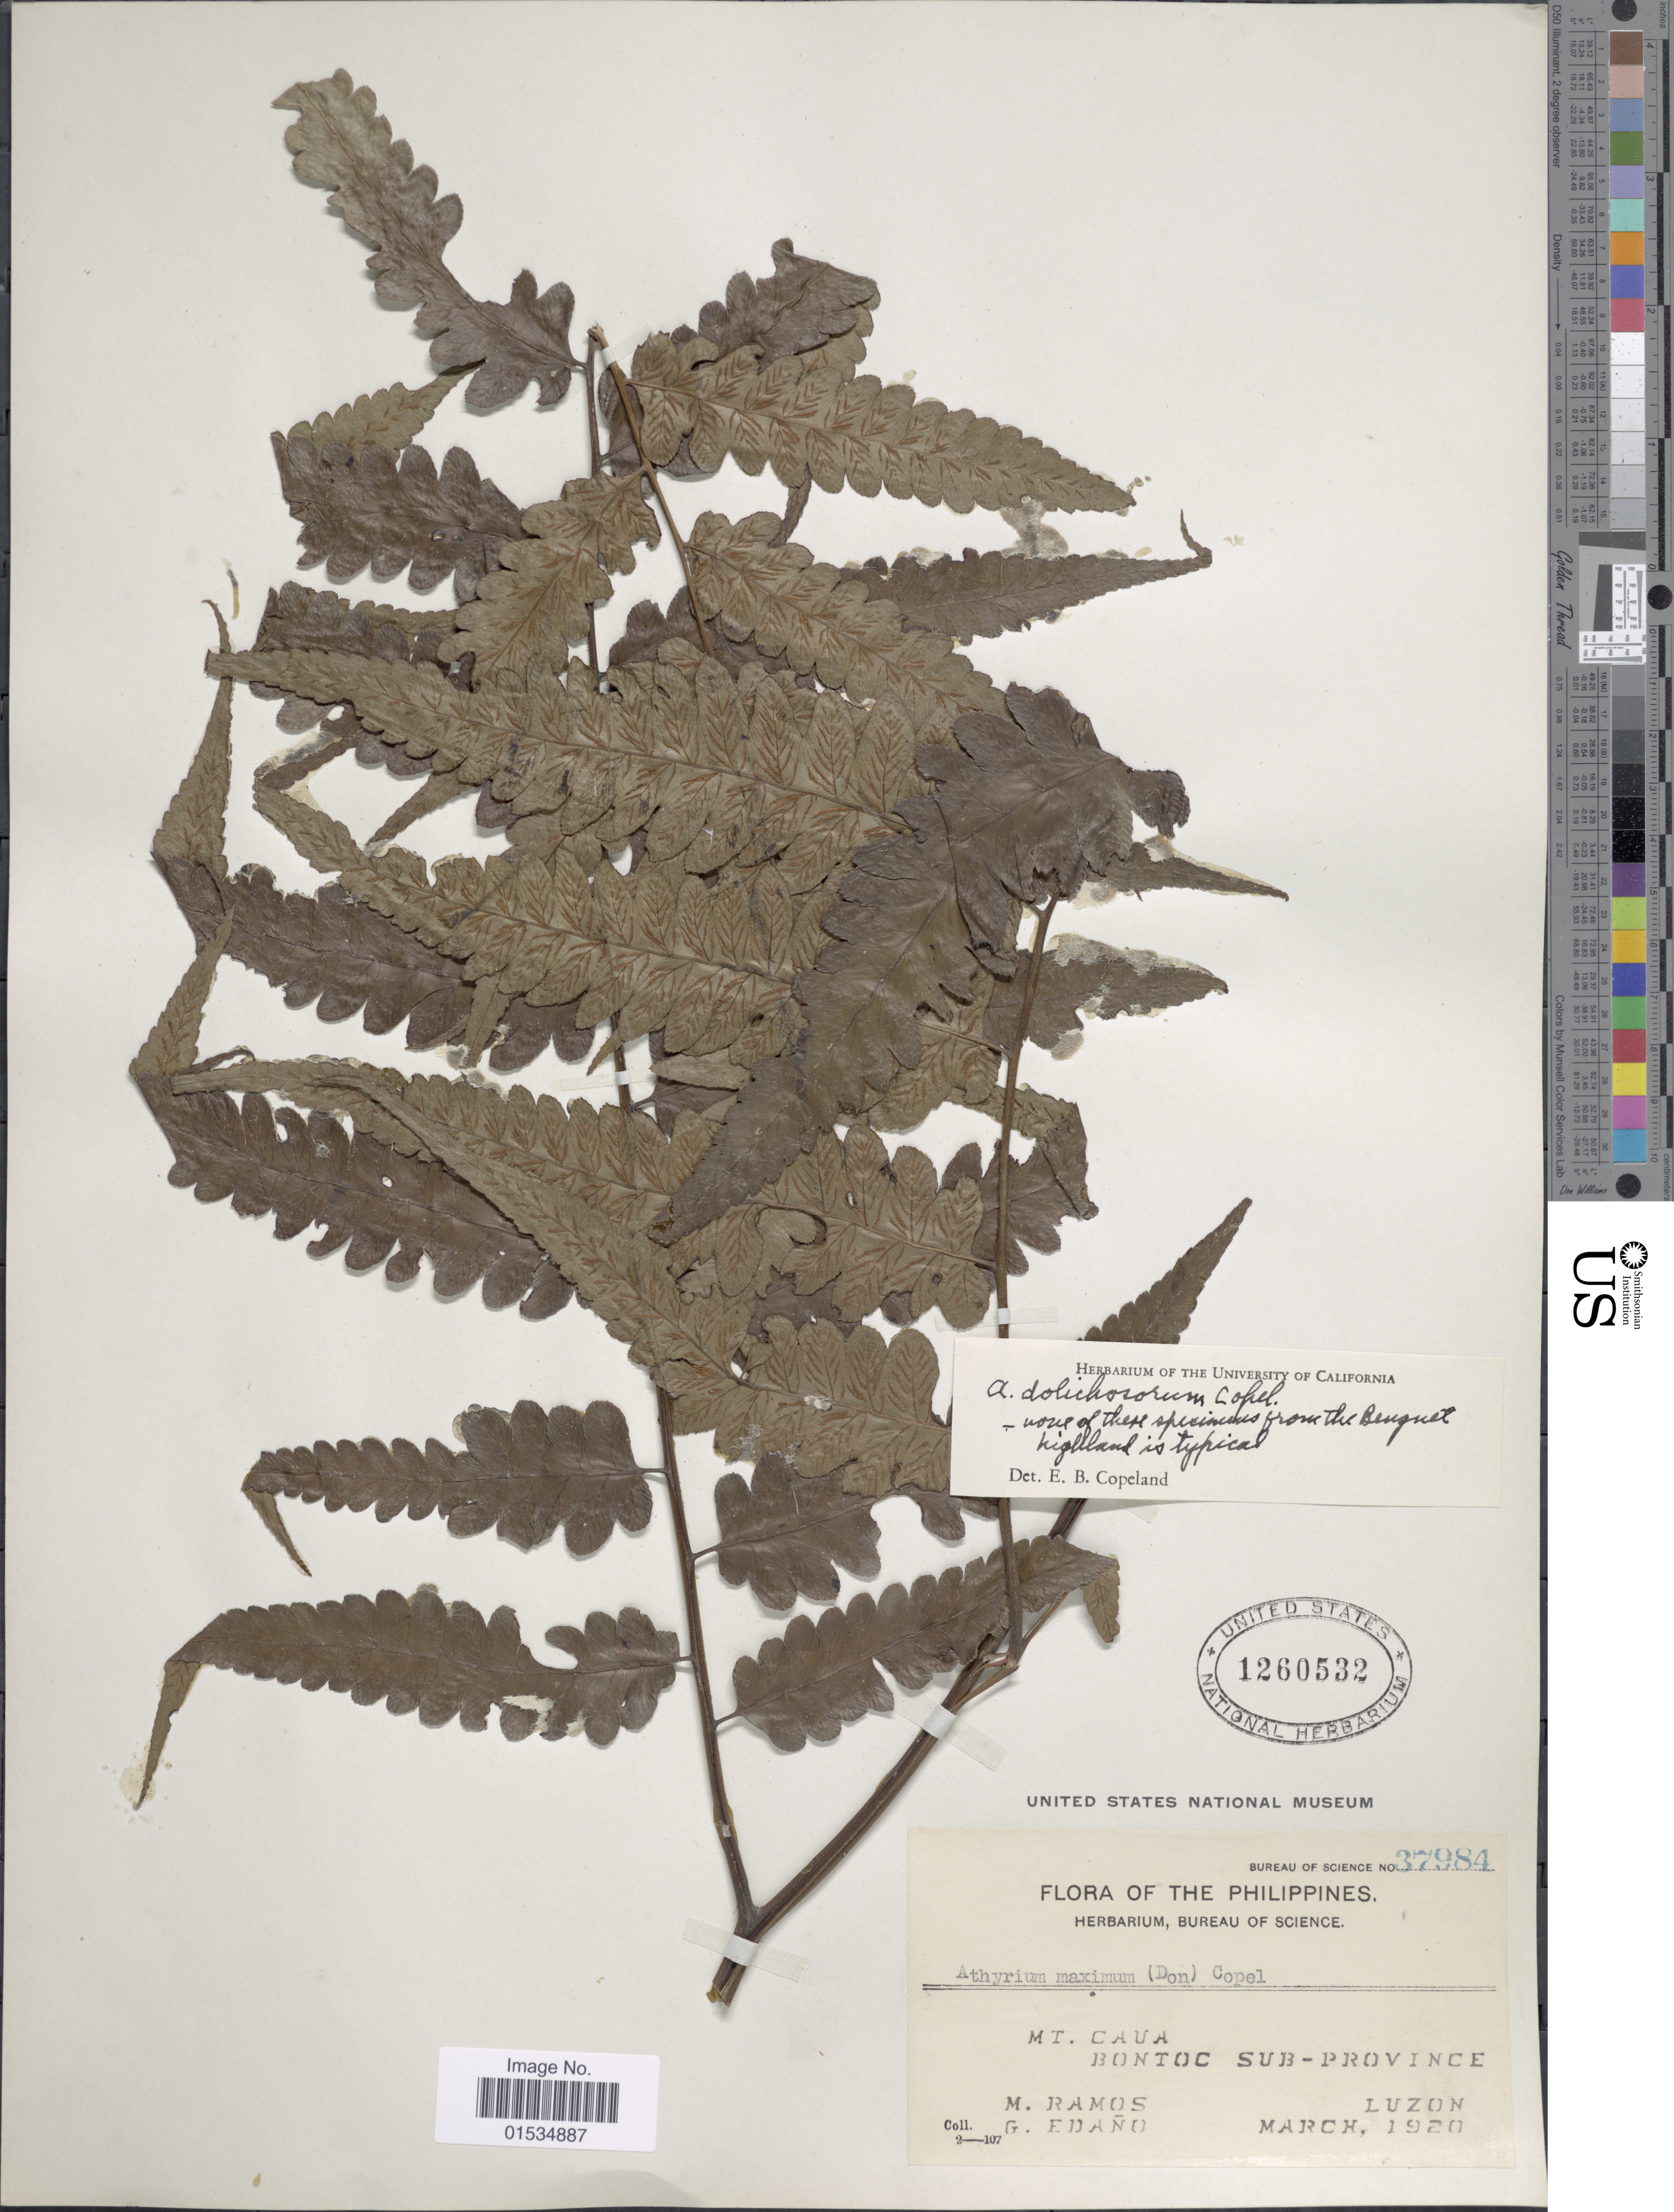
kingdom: Plantae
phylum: Tracheophyta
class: Polypodiopsida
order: Polypodiales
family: Athyriaceae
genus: Diplazium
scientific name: Diplazium dolichosorum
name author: Copel.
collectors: M. Ramos & G. Edaño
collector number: Bureau of Science 37984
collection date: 1920-03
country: Philippines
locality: Mt. Cauca, Bontoc Subprovince, Luzon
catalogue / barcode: US 1260532